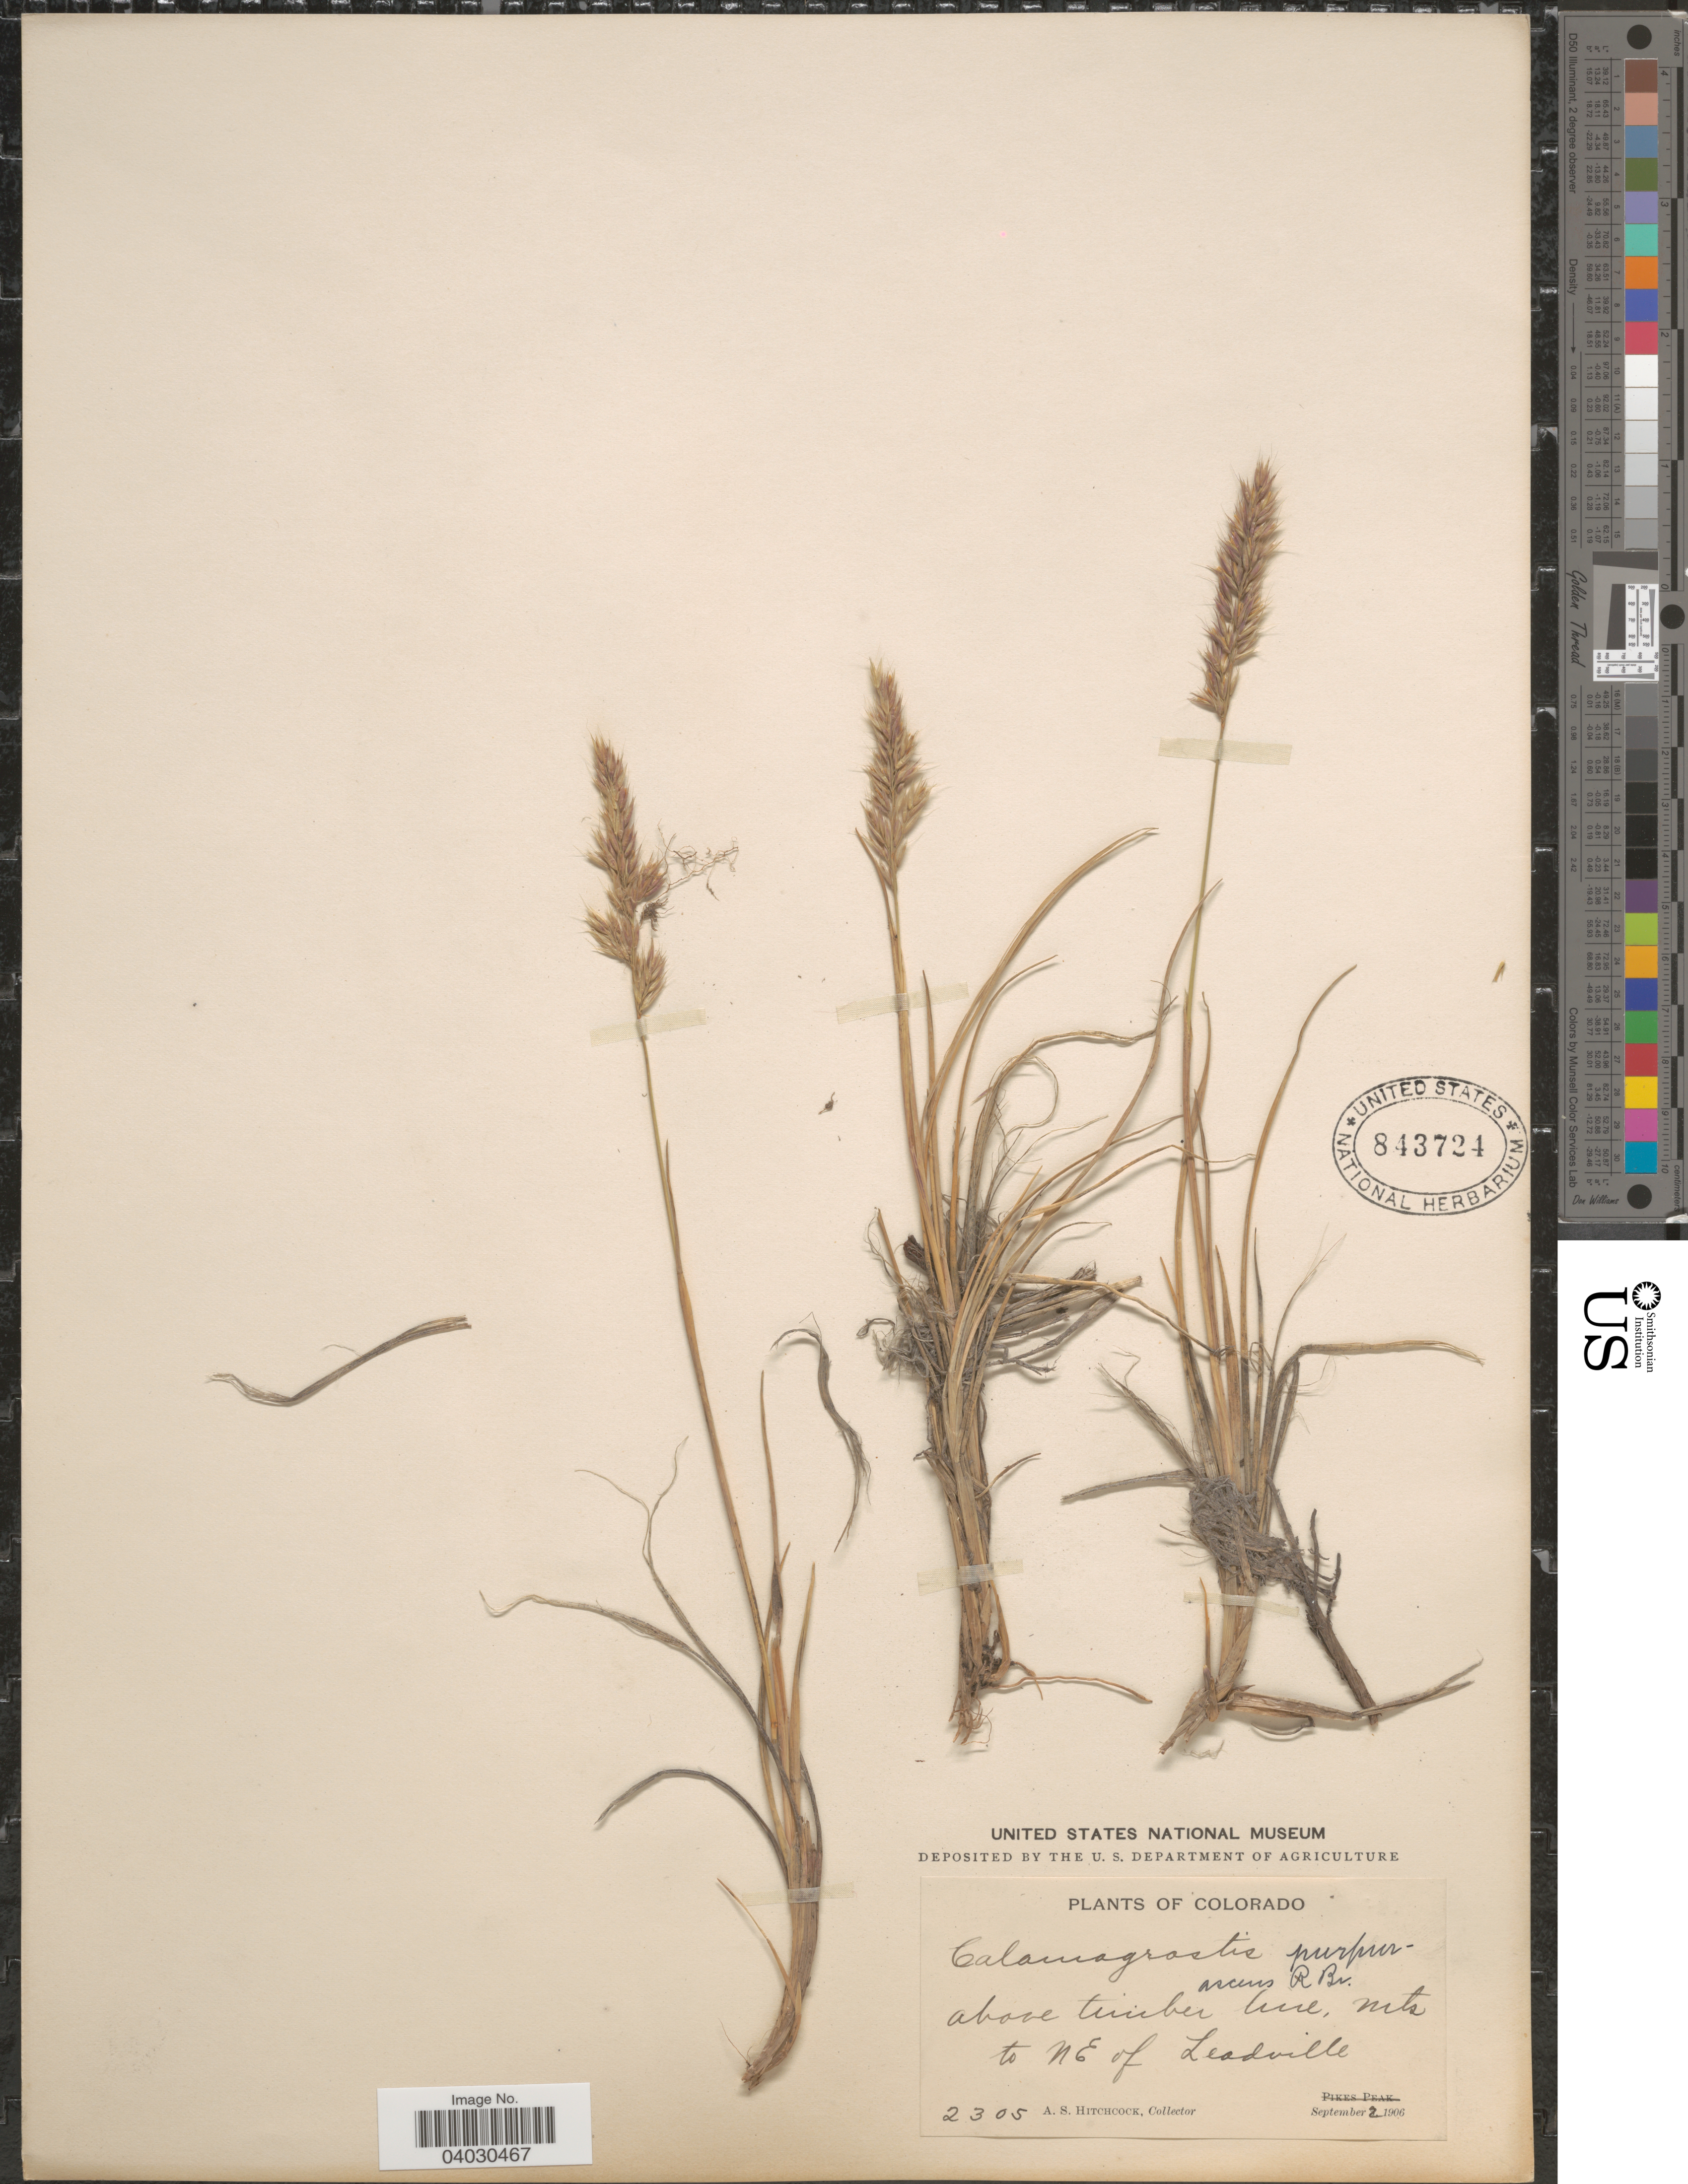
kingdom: Plantae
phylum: Tracheophyta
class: Liliopsida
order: Poales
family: Poaceae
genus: Calamagrostis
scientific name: Calamagrostis purpurascens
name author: R. Br.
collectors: A. S. Hitchcock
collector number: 2305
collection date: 1906-09-02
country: United States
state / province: Colorado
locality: Above timber line, mts to NE of Leadville.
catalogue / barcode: US 843724